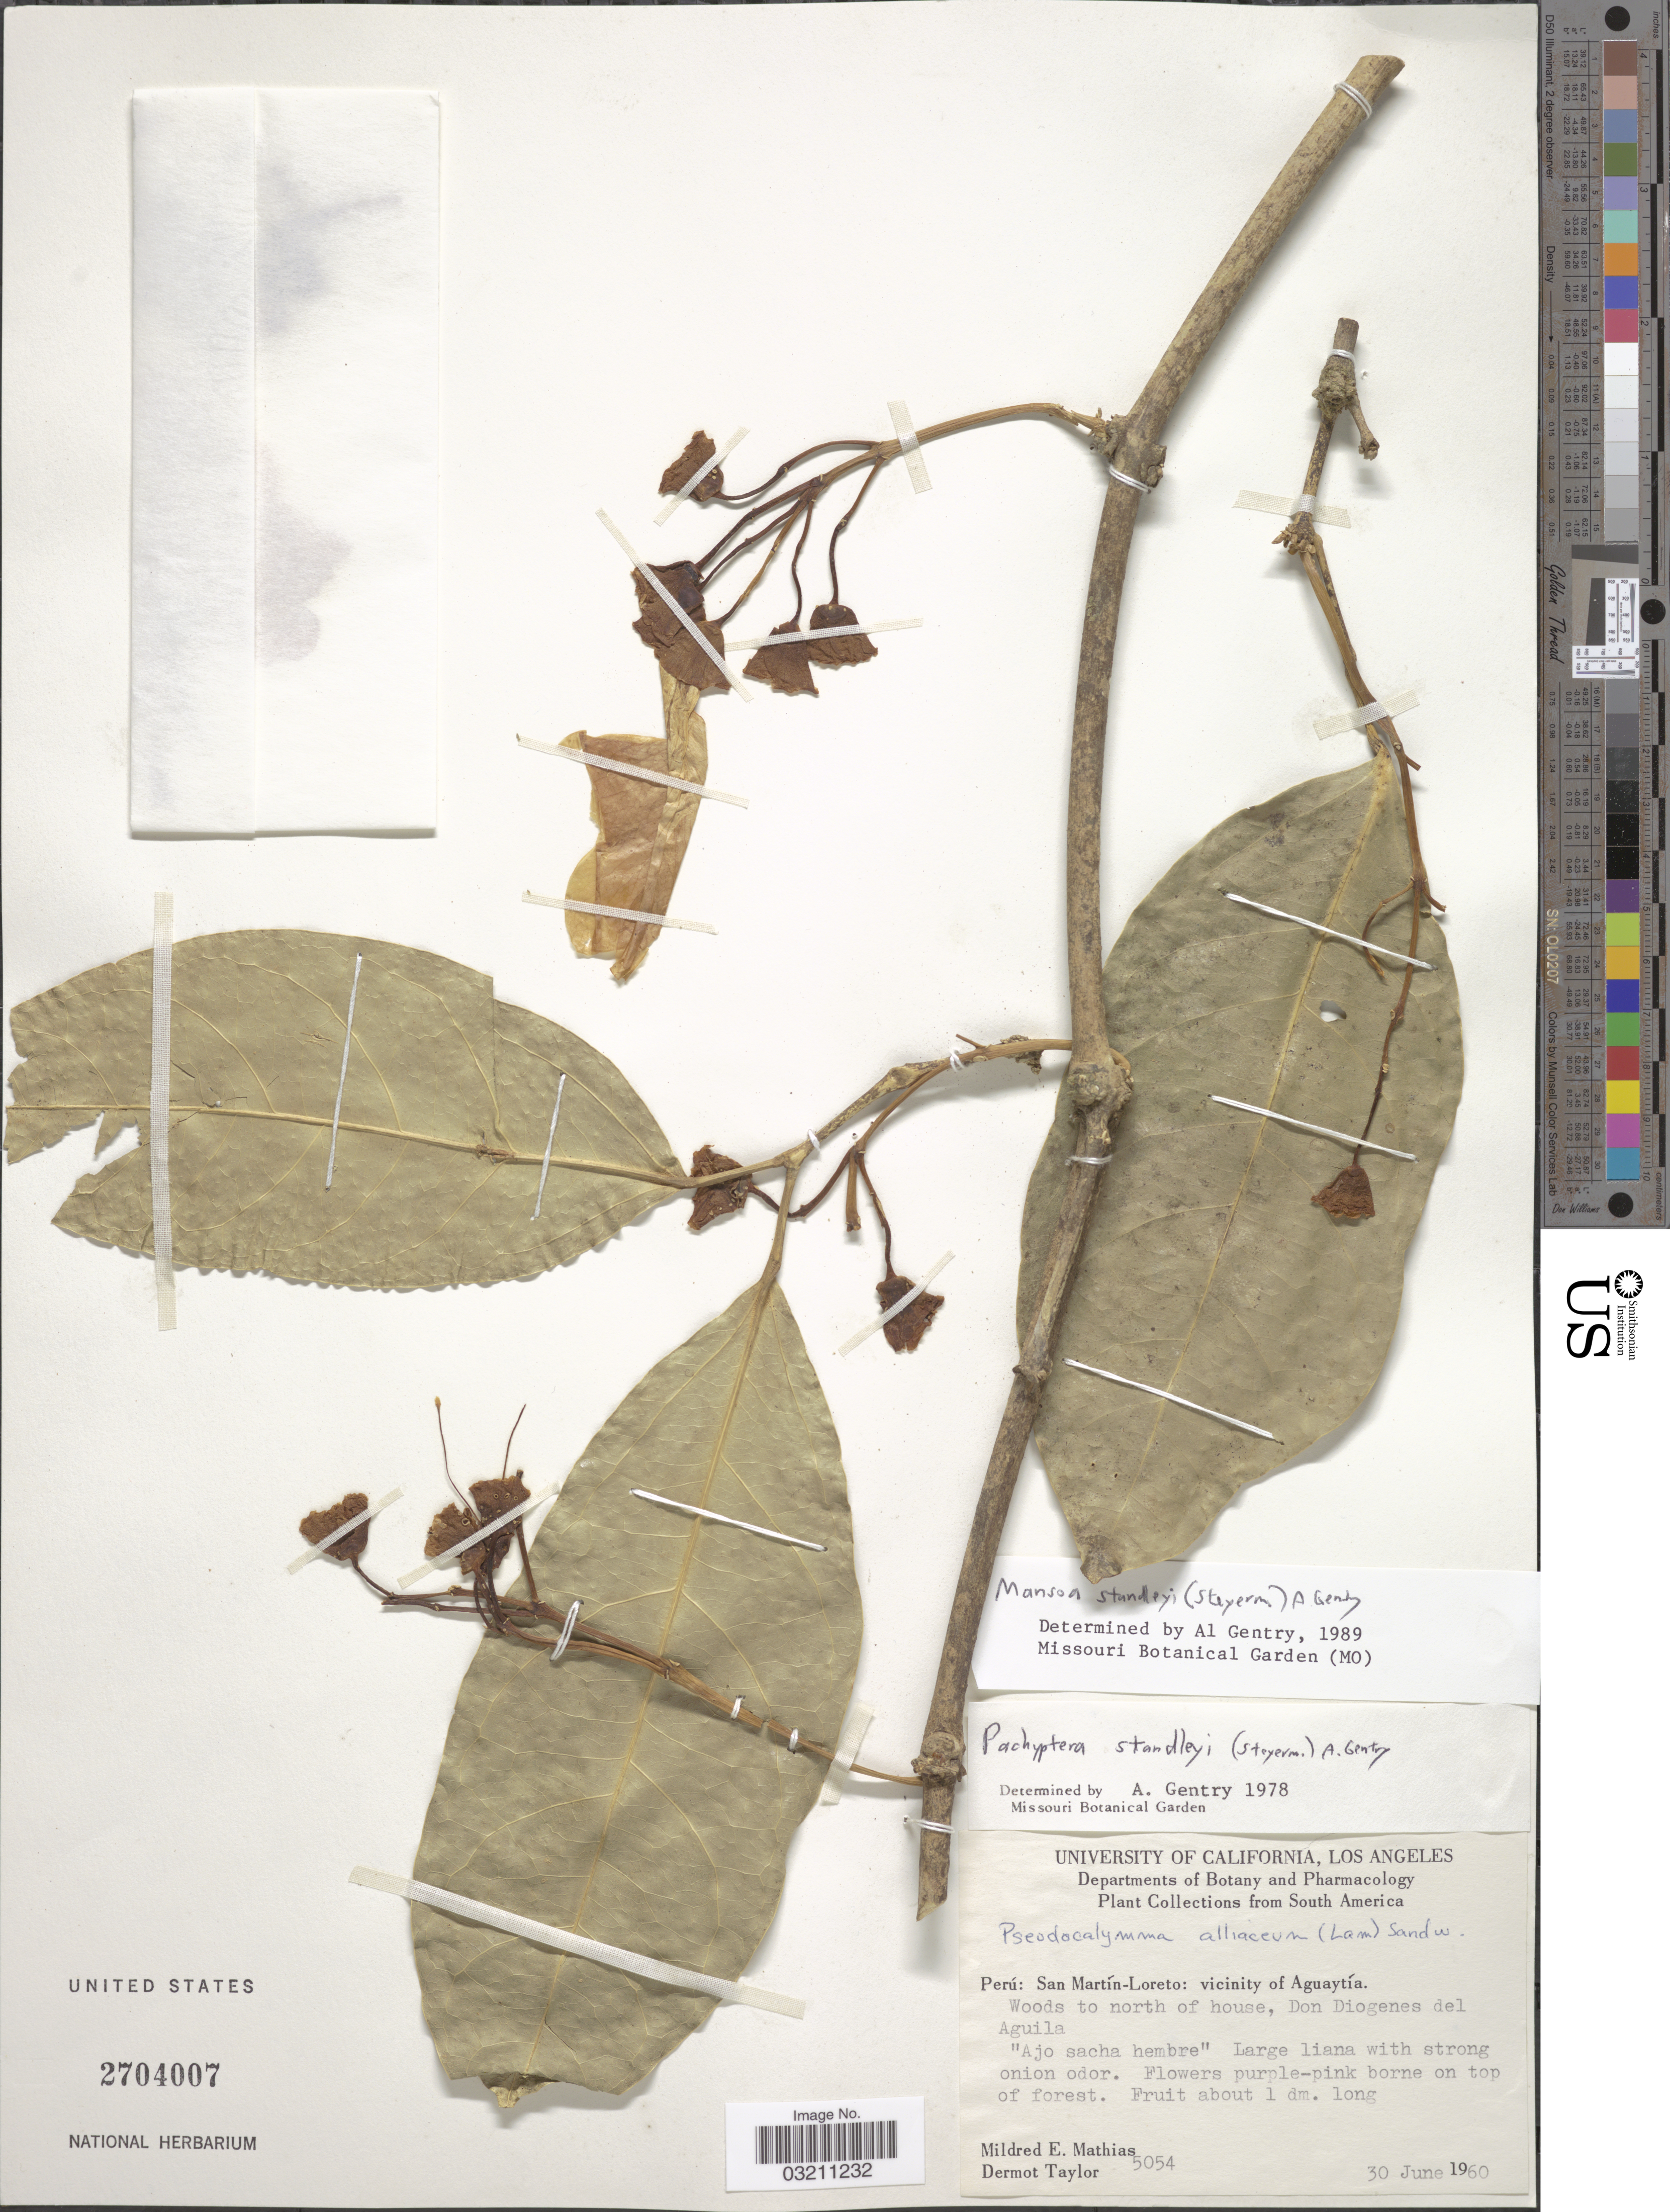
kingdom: Plantae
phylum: Tracheophyta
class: Magnoliopsida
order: Lamiales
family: Bignoniaceae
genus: Mansoa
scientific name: Mansoa standleyi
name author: (Steyerm.) A.H. Gentry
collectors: M. E. Mathias & D. Taylor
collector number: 5054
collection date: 1960-06-30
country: Peru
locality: San Martín-Loreto: Vicinity of Aguaytía. Woods to north of house, Don Diogenes del Aguila.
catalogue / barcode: US 2704007